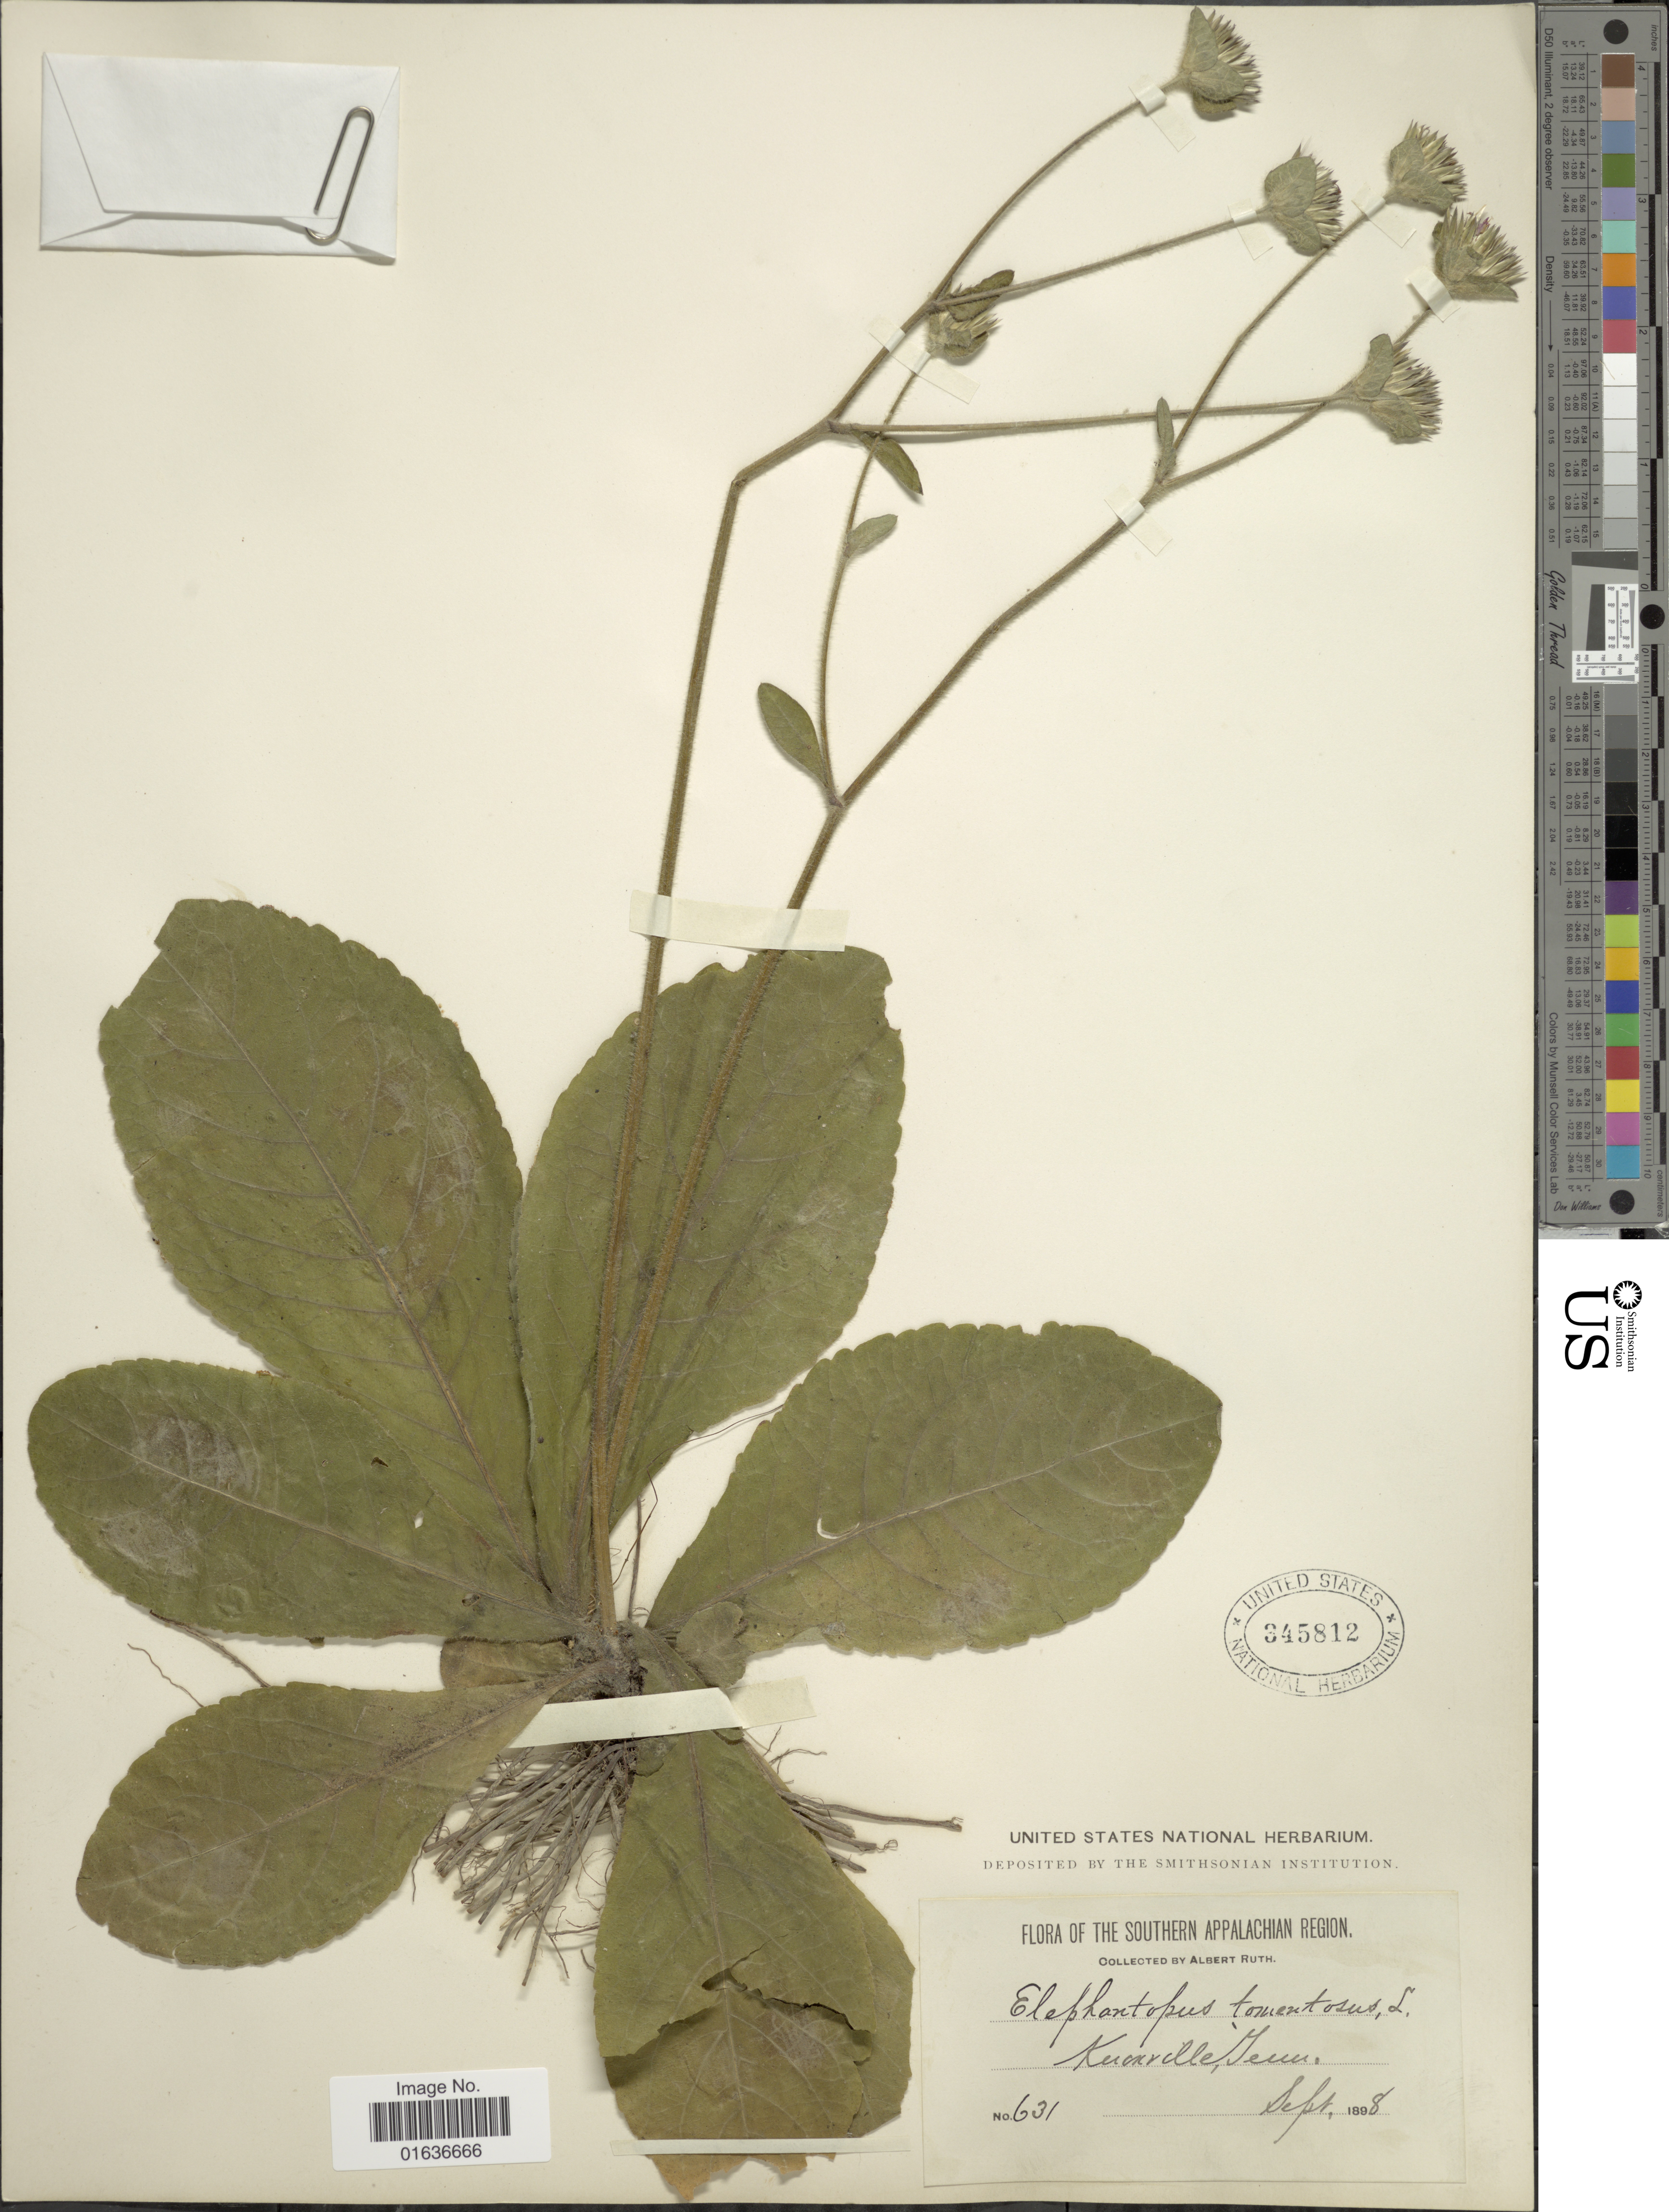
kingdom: Plantae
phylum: Tracheophyta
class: Magnoliopsida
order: Asterales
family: Asteraceae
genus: Elephantopus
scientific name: Elephantopus tomentosus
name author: L.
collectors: A. Ruth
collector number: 631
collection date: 1898-09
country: United States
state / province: Tennessee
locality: Southern Appalachian Region, Knoxville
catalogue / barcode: US 345812